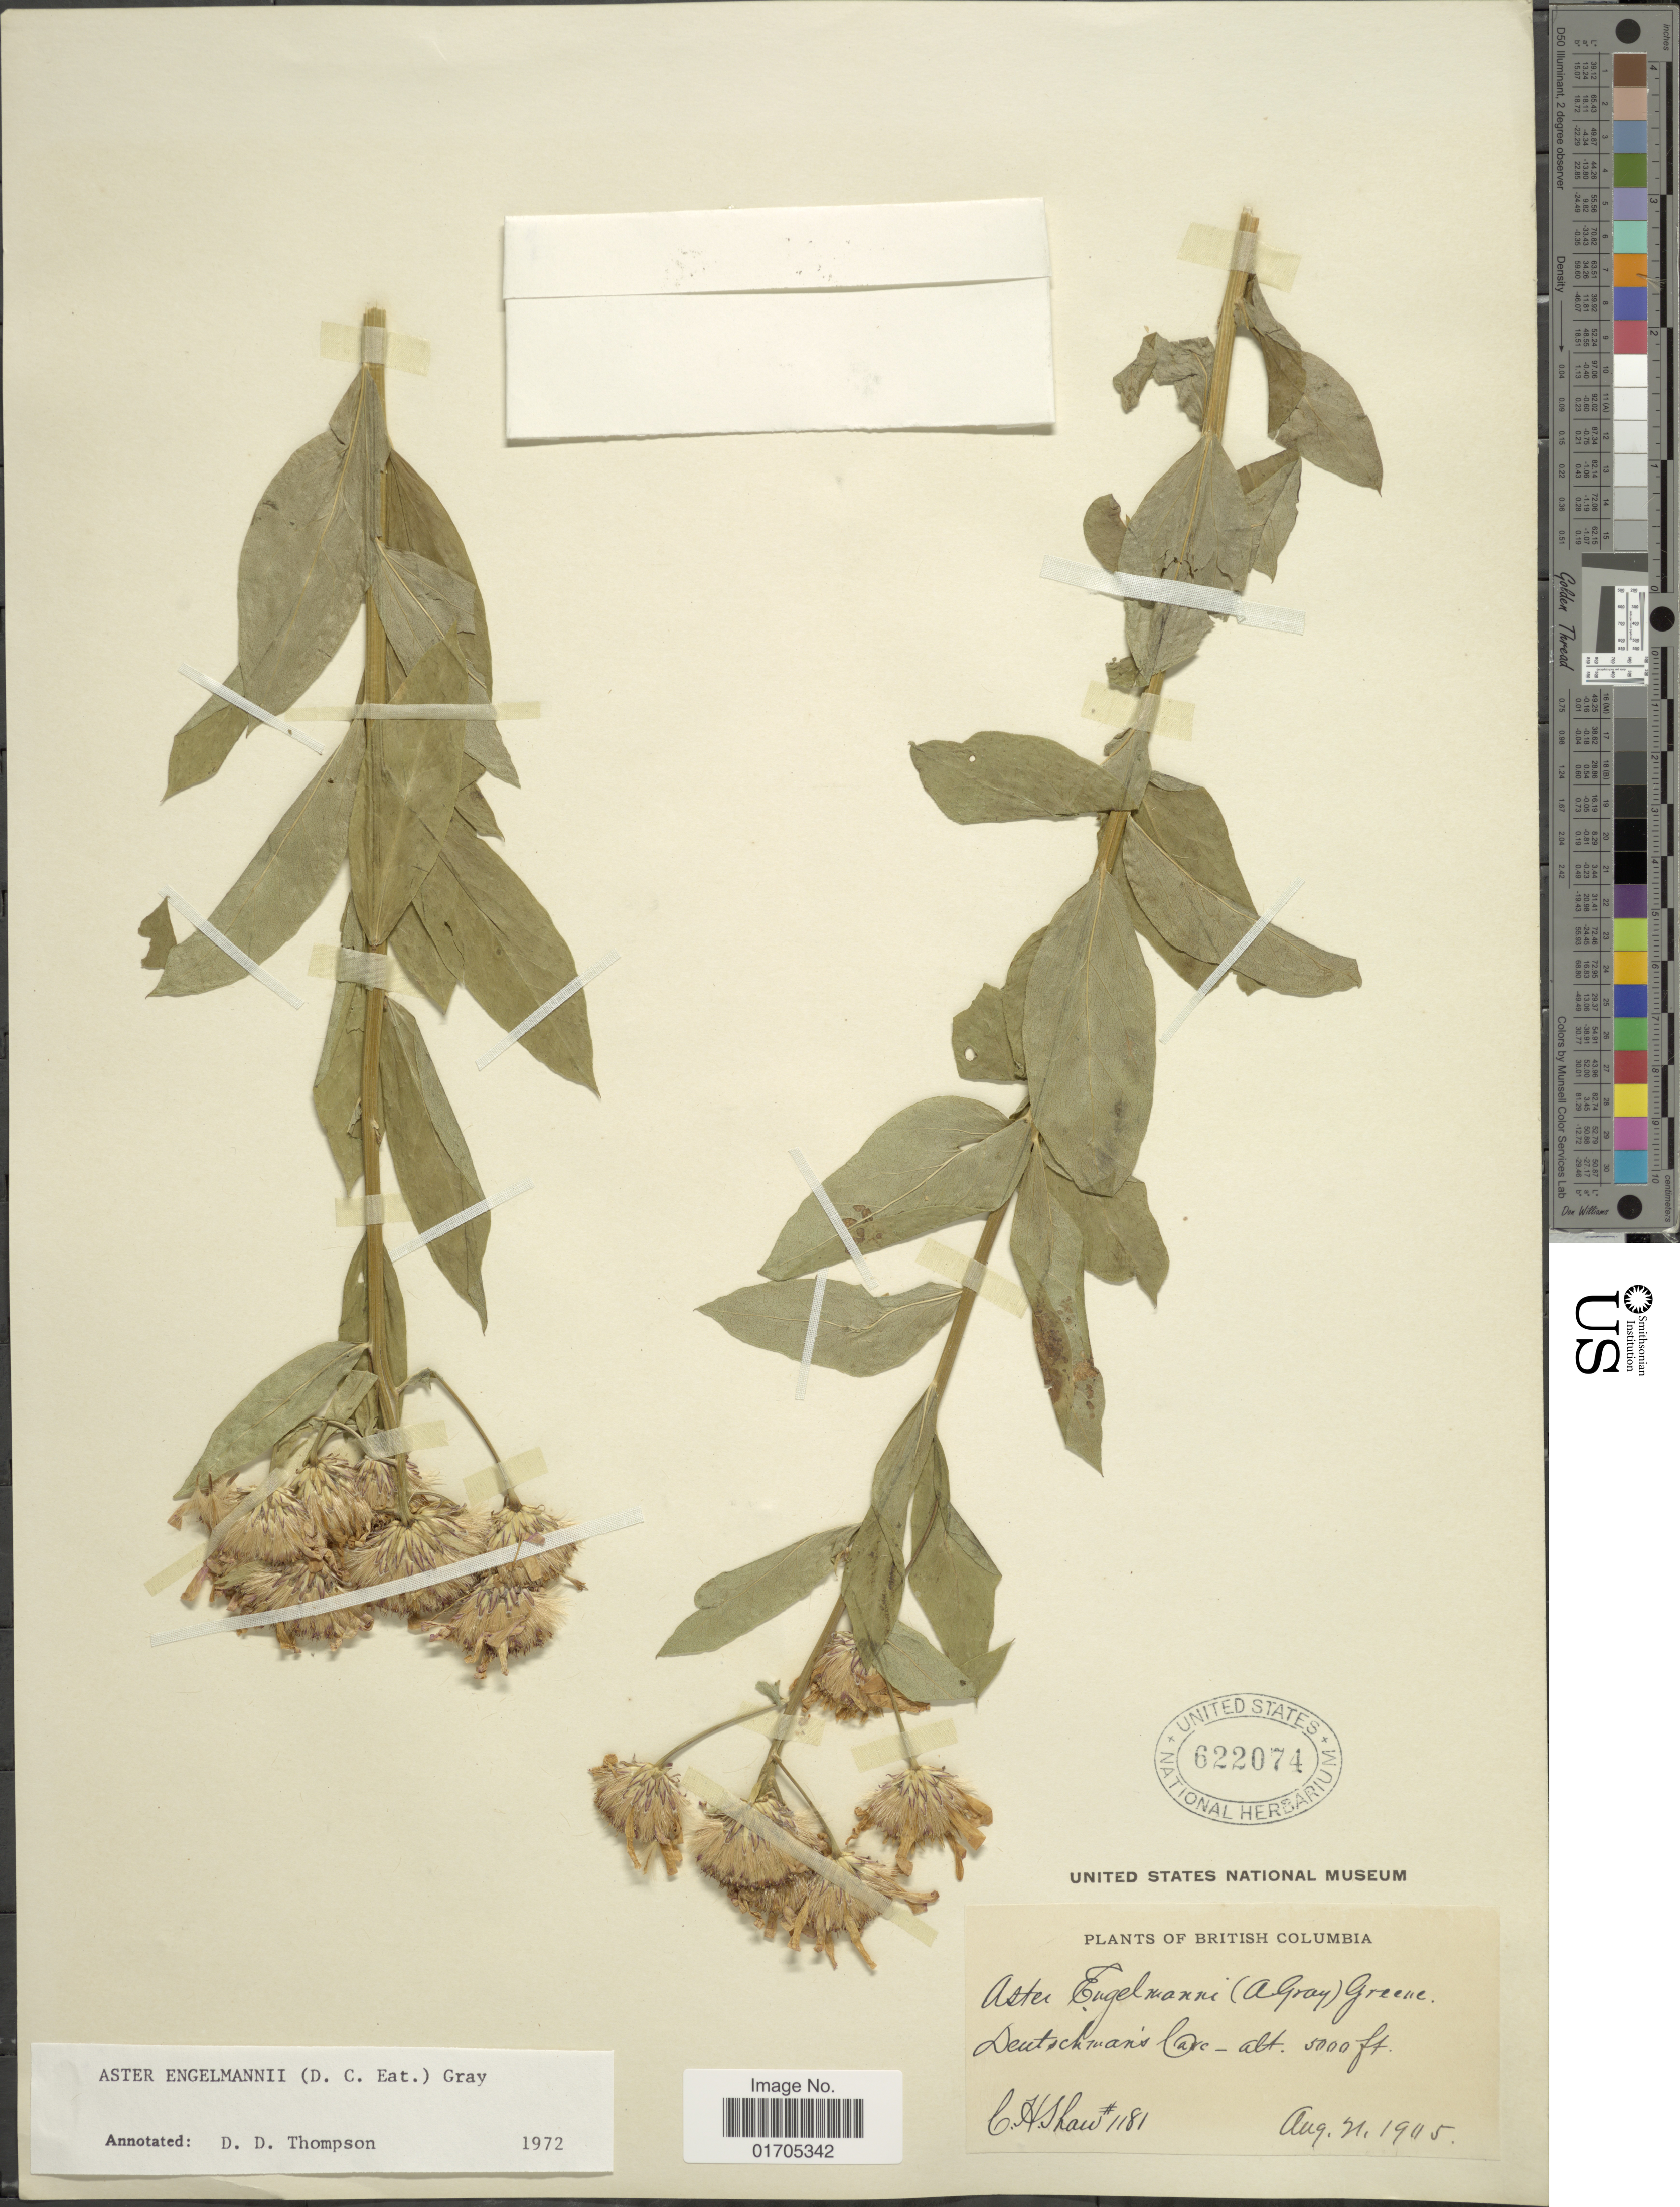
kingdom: Plantae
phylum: Tracheophyta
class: Magnoliopsida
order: Asterales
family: Asteraceae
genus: Eucephalus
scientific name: Eucephalus engelmannii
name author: (D.C. Eaton) Greene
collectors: C. H. Shaw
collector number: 1181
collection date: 1905-08-21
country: Canada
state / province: British Columbia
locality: Deutschman's Cave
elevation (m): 1524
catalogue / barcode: US 622074